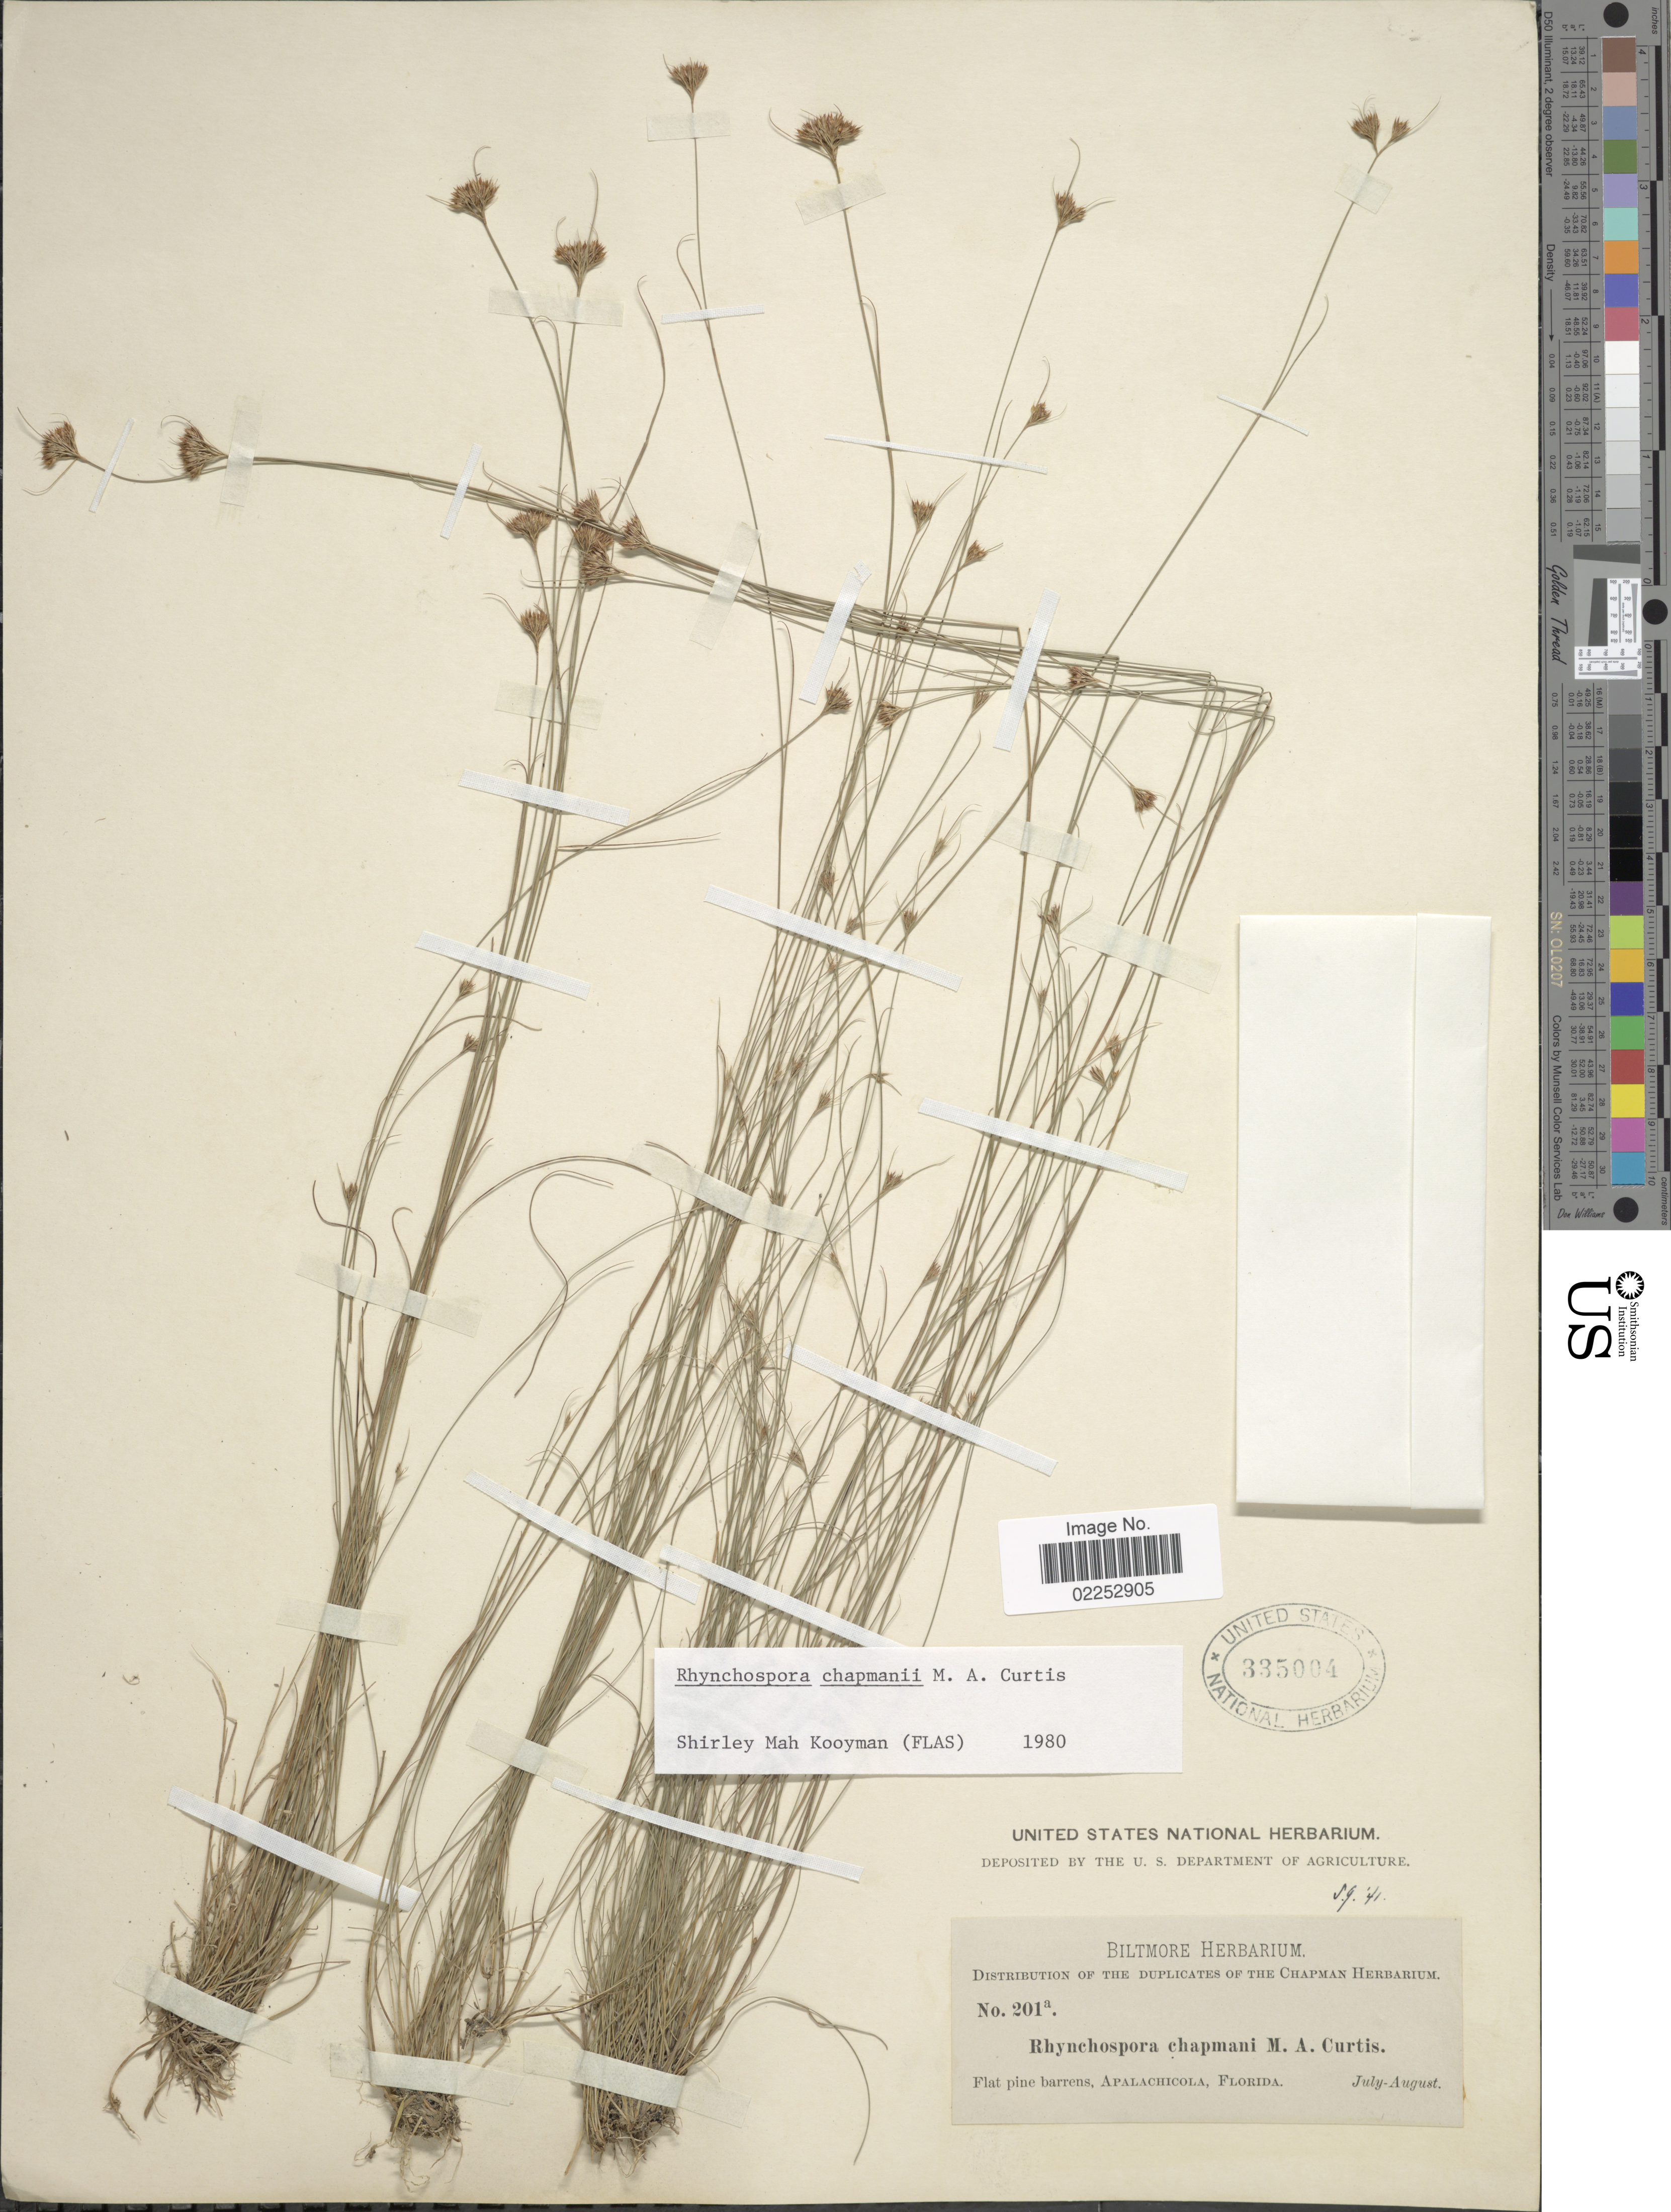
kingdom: Plantae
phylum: Tracheophyta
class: Liliopsida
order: Poales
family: Cyperaceae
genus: Rhynchospora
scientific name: Rhynchospora chapmanii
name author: M.A. Curtis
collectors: ex herb. Biltmore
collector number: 201a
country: United States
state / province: Florida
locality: Apalachicola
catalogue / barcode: US 335004